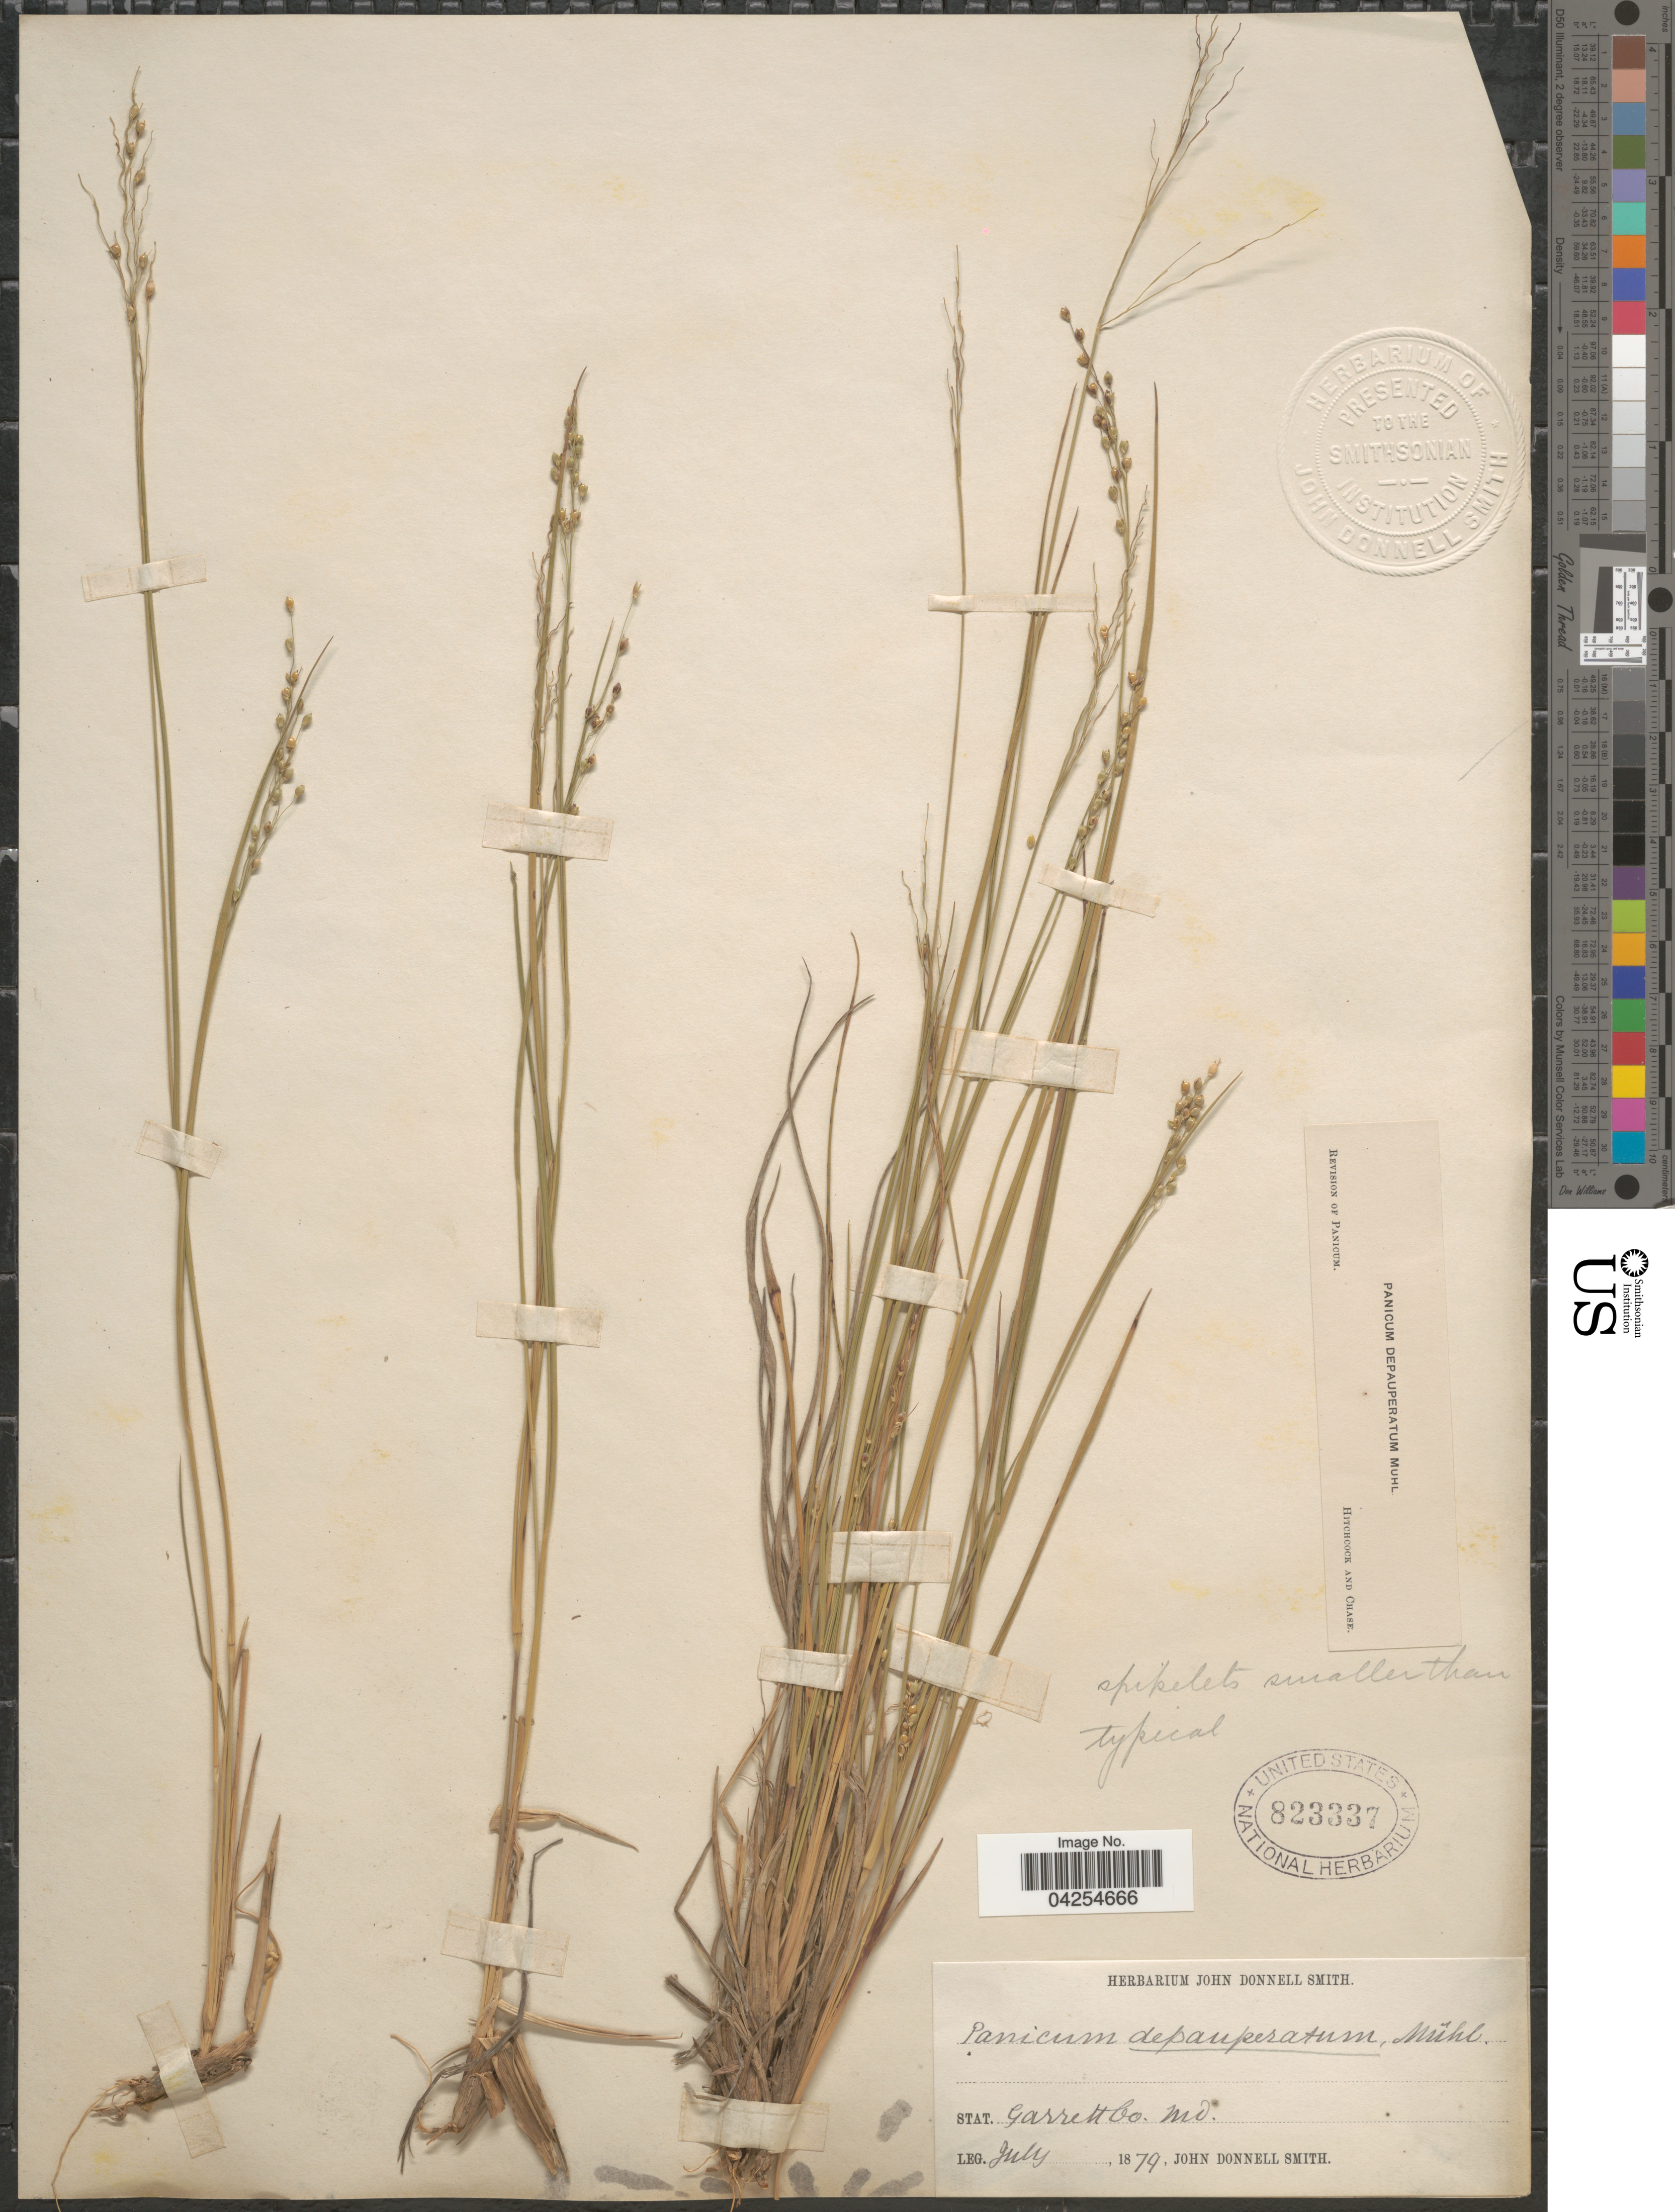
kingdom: Plantae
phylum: Tracheophyta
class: Liliopsida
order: Poales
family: Poaceae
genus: Dichanthelium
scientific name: Dichanthelium depauperatum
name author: (Muhl.) Gould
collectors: J. Donnell Smith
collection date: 1879-07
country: United States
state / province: Maryland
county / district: Garrett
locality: Garrett Co.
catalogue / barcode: US 823337